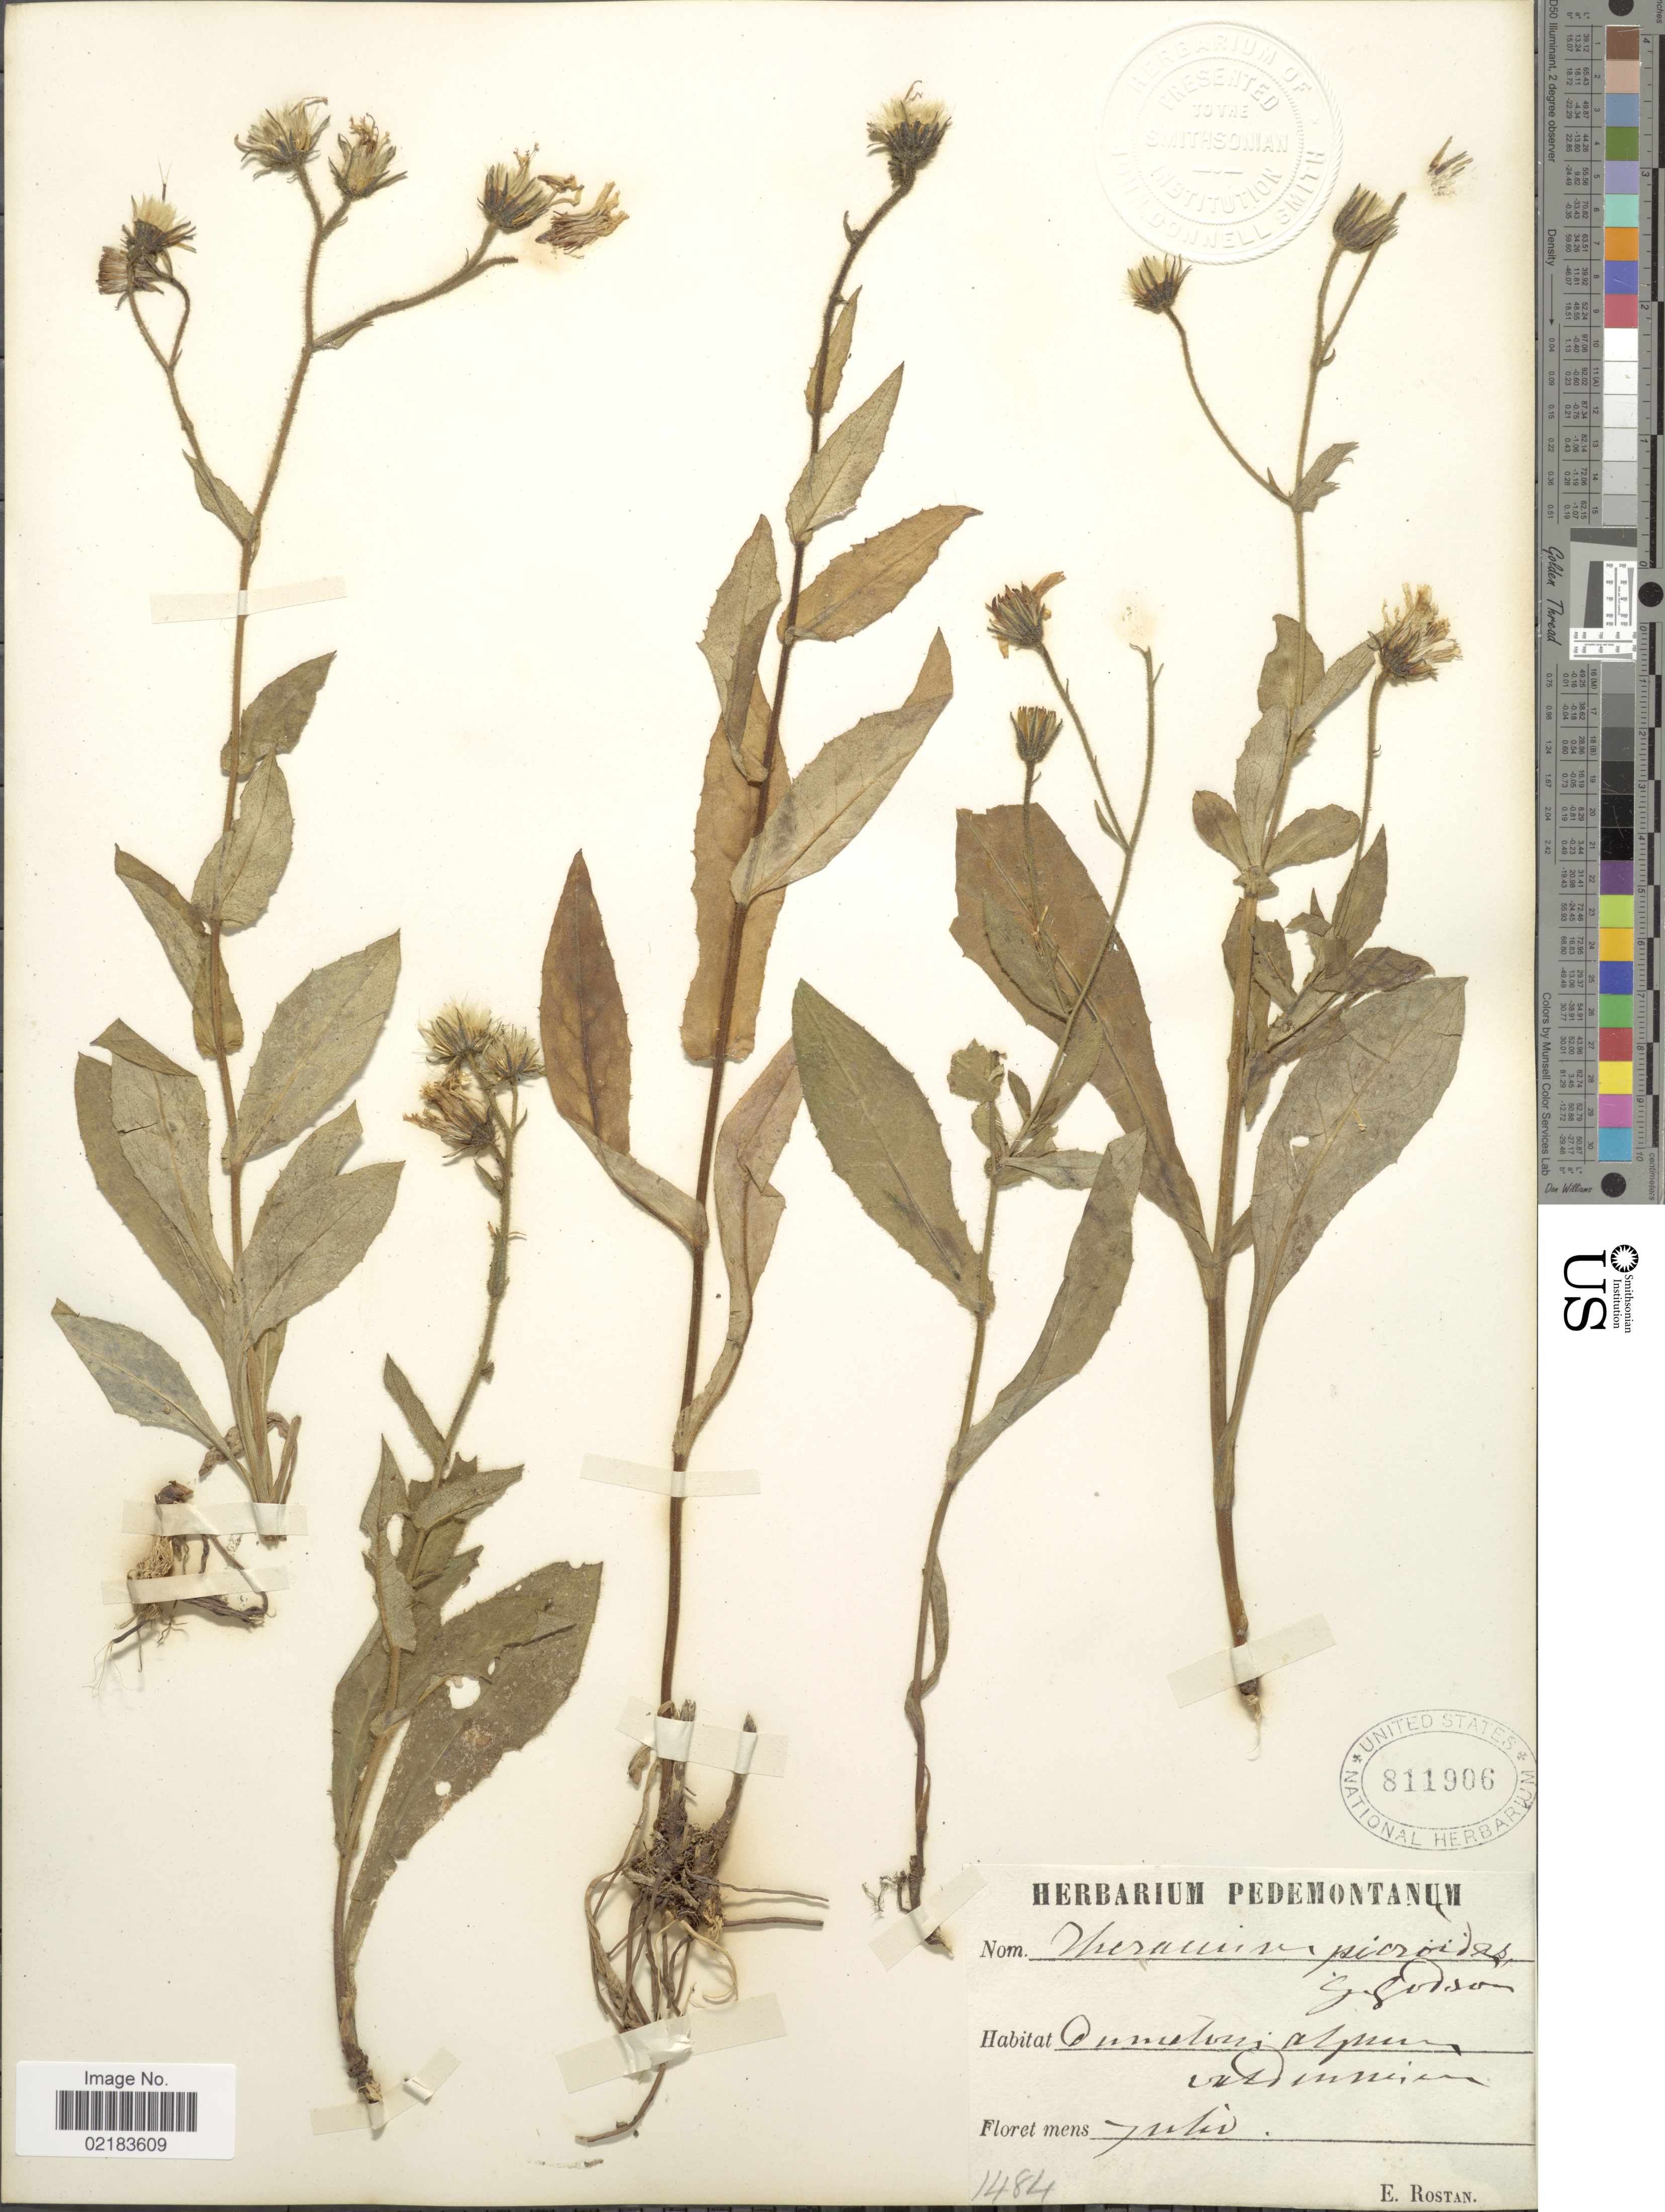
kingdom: Plantae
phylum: Tracheophyta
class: Magnoliopsida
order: Asterales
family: Asteraceae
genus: Hieracium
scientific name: Hieracium picroides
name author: Vill.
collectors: E. Rostan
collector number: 1484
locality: Onmetons Alpens, van Diniera [interpreted]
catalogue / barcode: US 811906